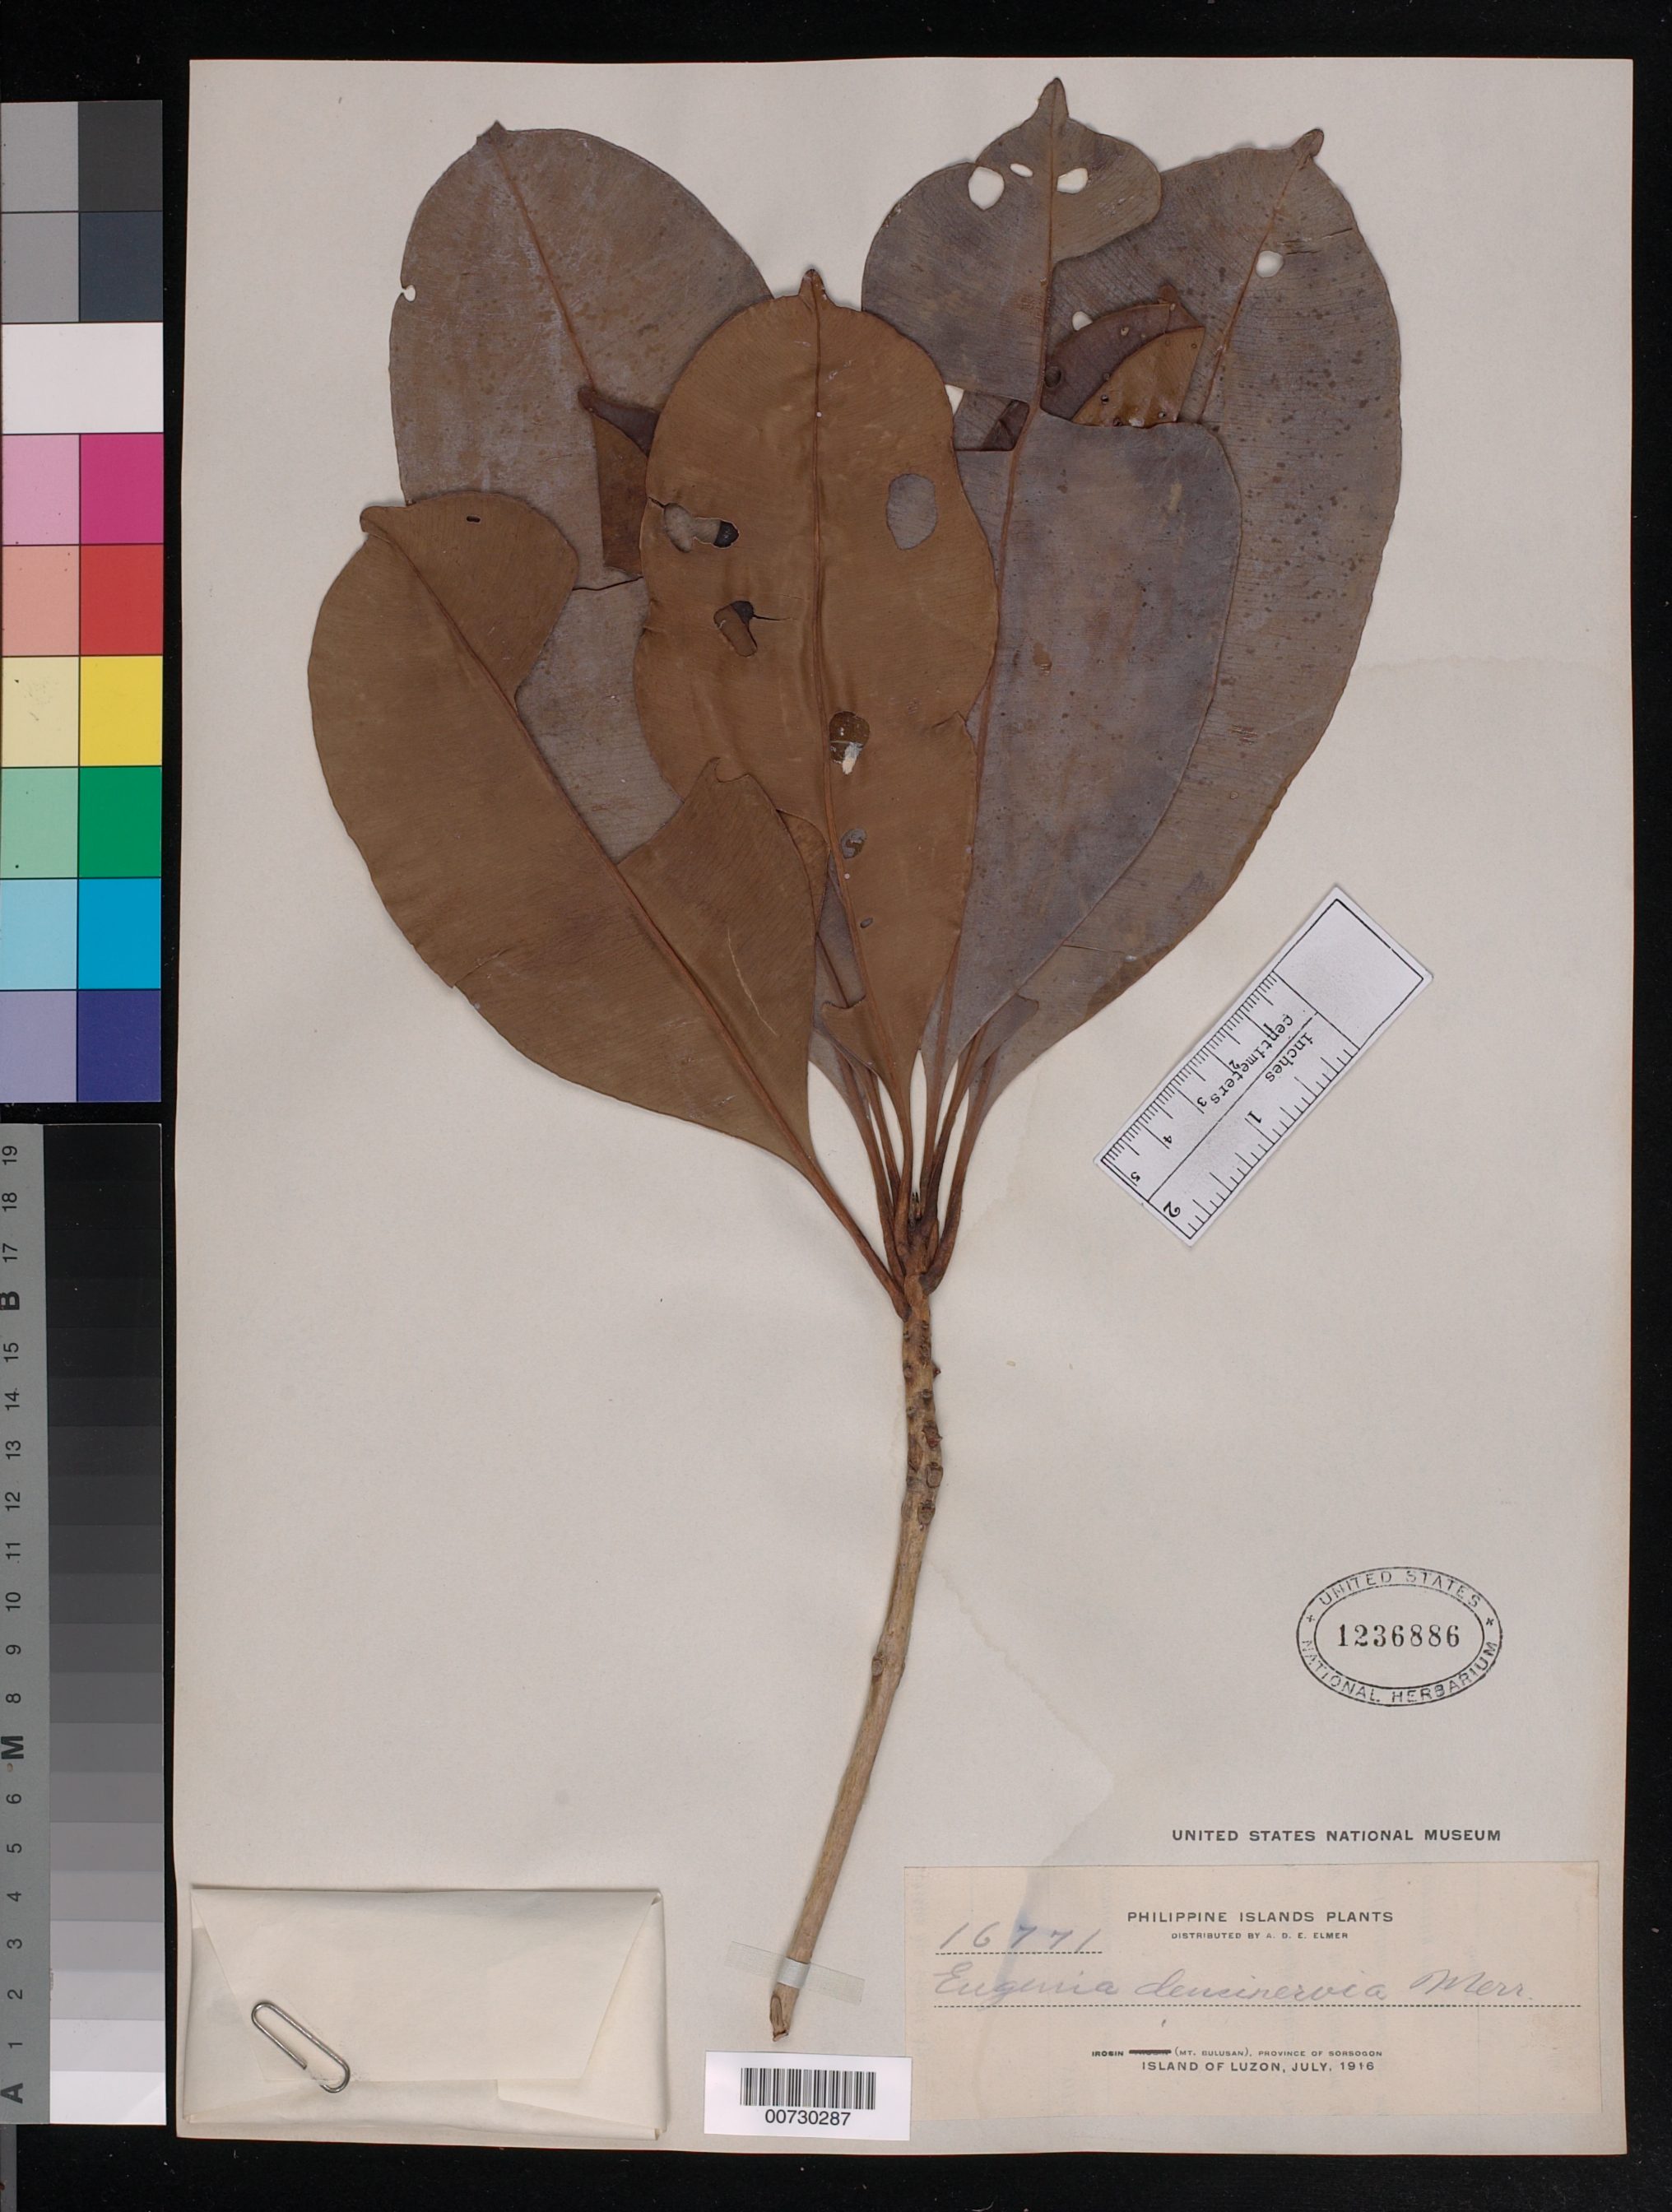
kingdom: Plantae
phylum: Tracheophyta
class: Magnoliopsida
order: Myrtales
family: Myrtaceae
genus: Syzygium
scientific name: Syzygium densinervium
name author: (Merr.) Merr.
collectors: A. D. E. Elmer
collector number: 16771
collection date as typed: Jul 1916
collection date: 1916-07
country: Philippines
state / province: Bicol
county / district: Sorsogon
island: Luzon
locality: Irosin, Mt. Bulusan.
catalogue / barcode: US 1236886